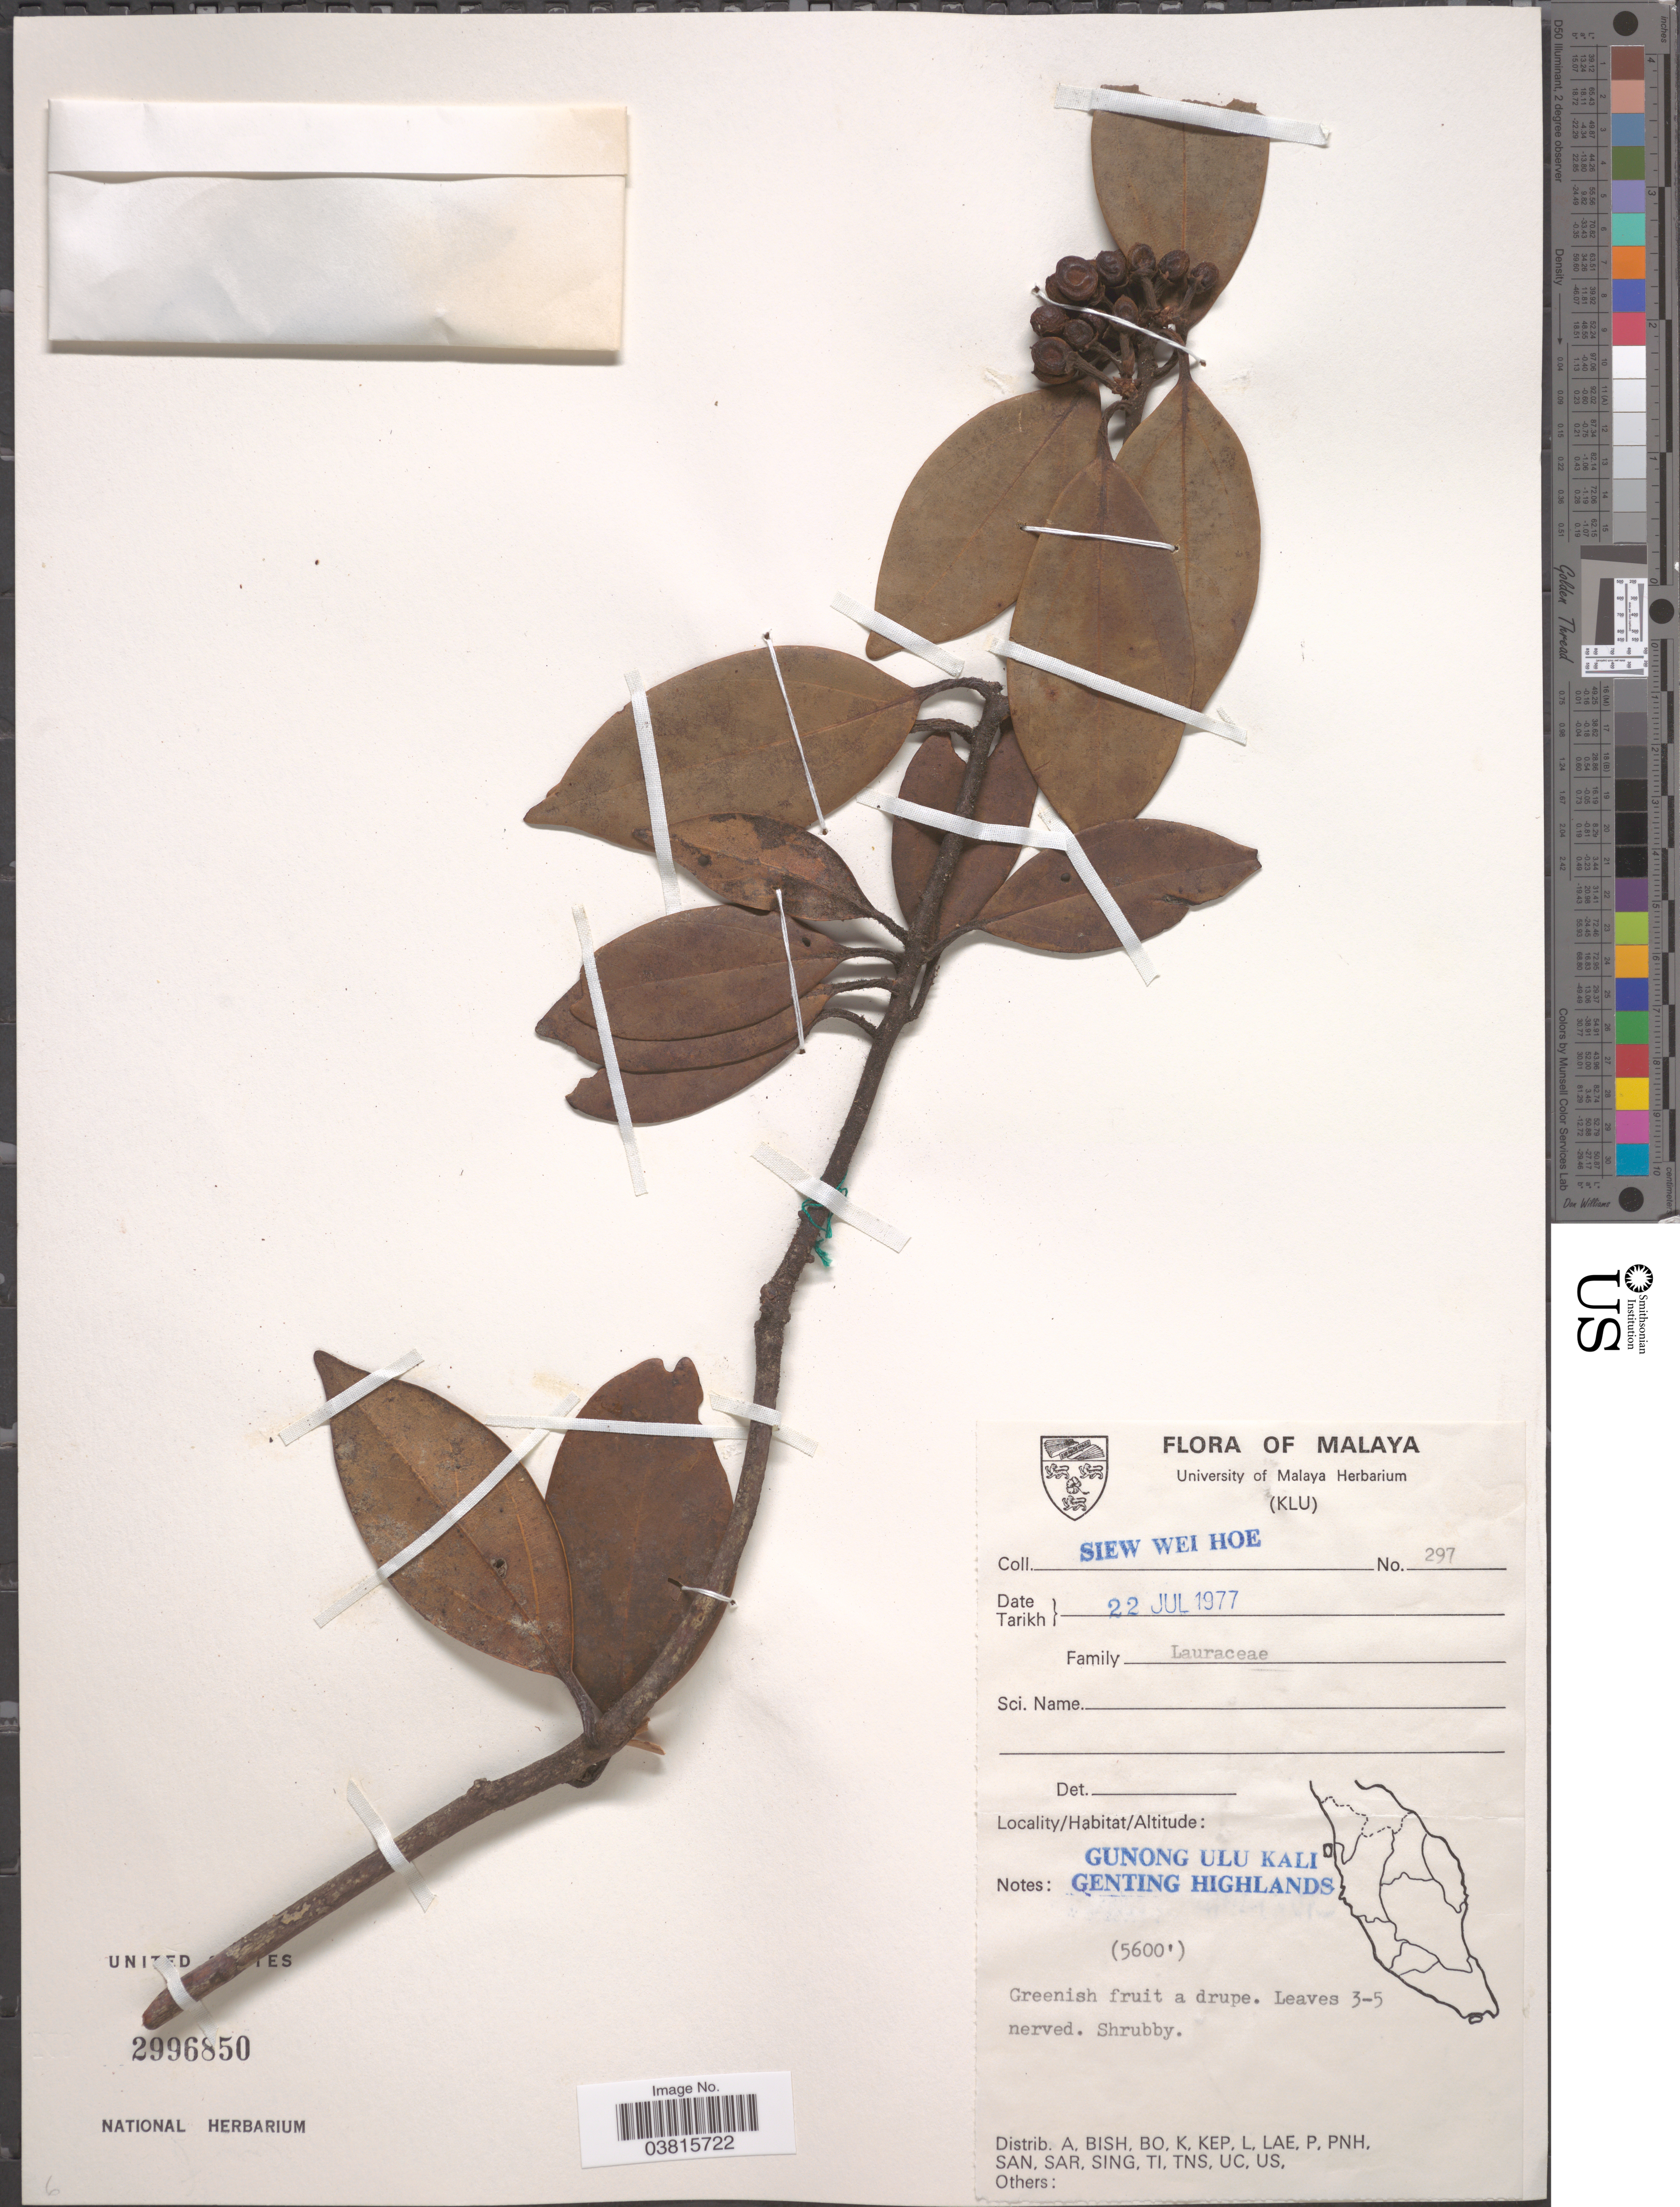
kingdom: Plantae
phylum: Tracheophyta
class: Magnoliopsida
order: Laurales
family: Lauraceae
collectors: S. Hoe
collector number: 297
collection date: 1977-07-22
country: Malaysia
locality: Malaya. Gunong Ulu Kali, Genting Highlands.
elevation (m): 1707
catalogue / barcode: US 2996850